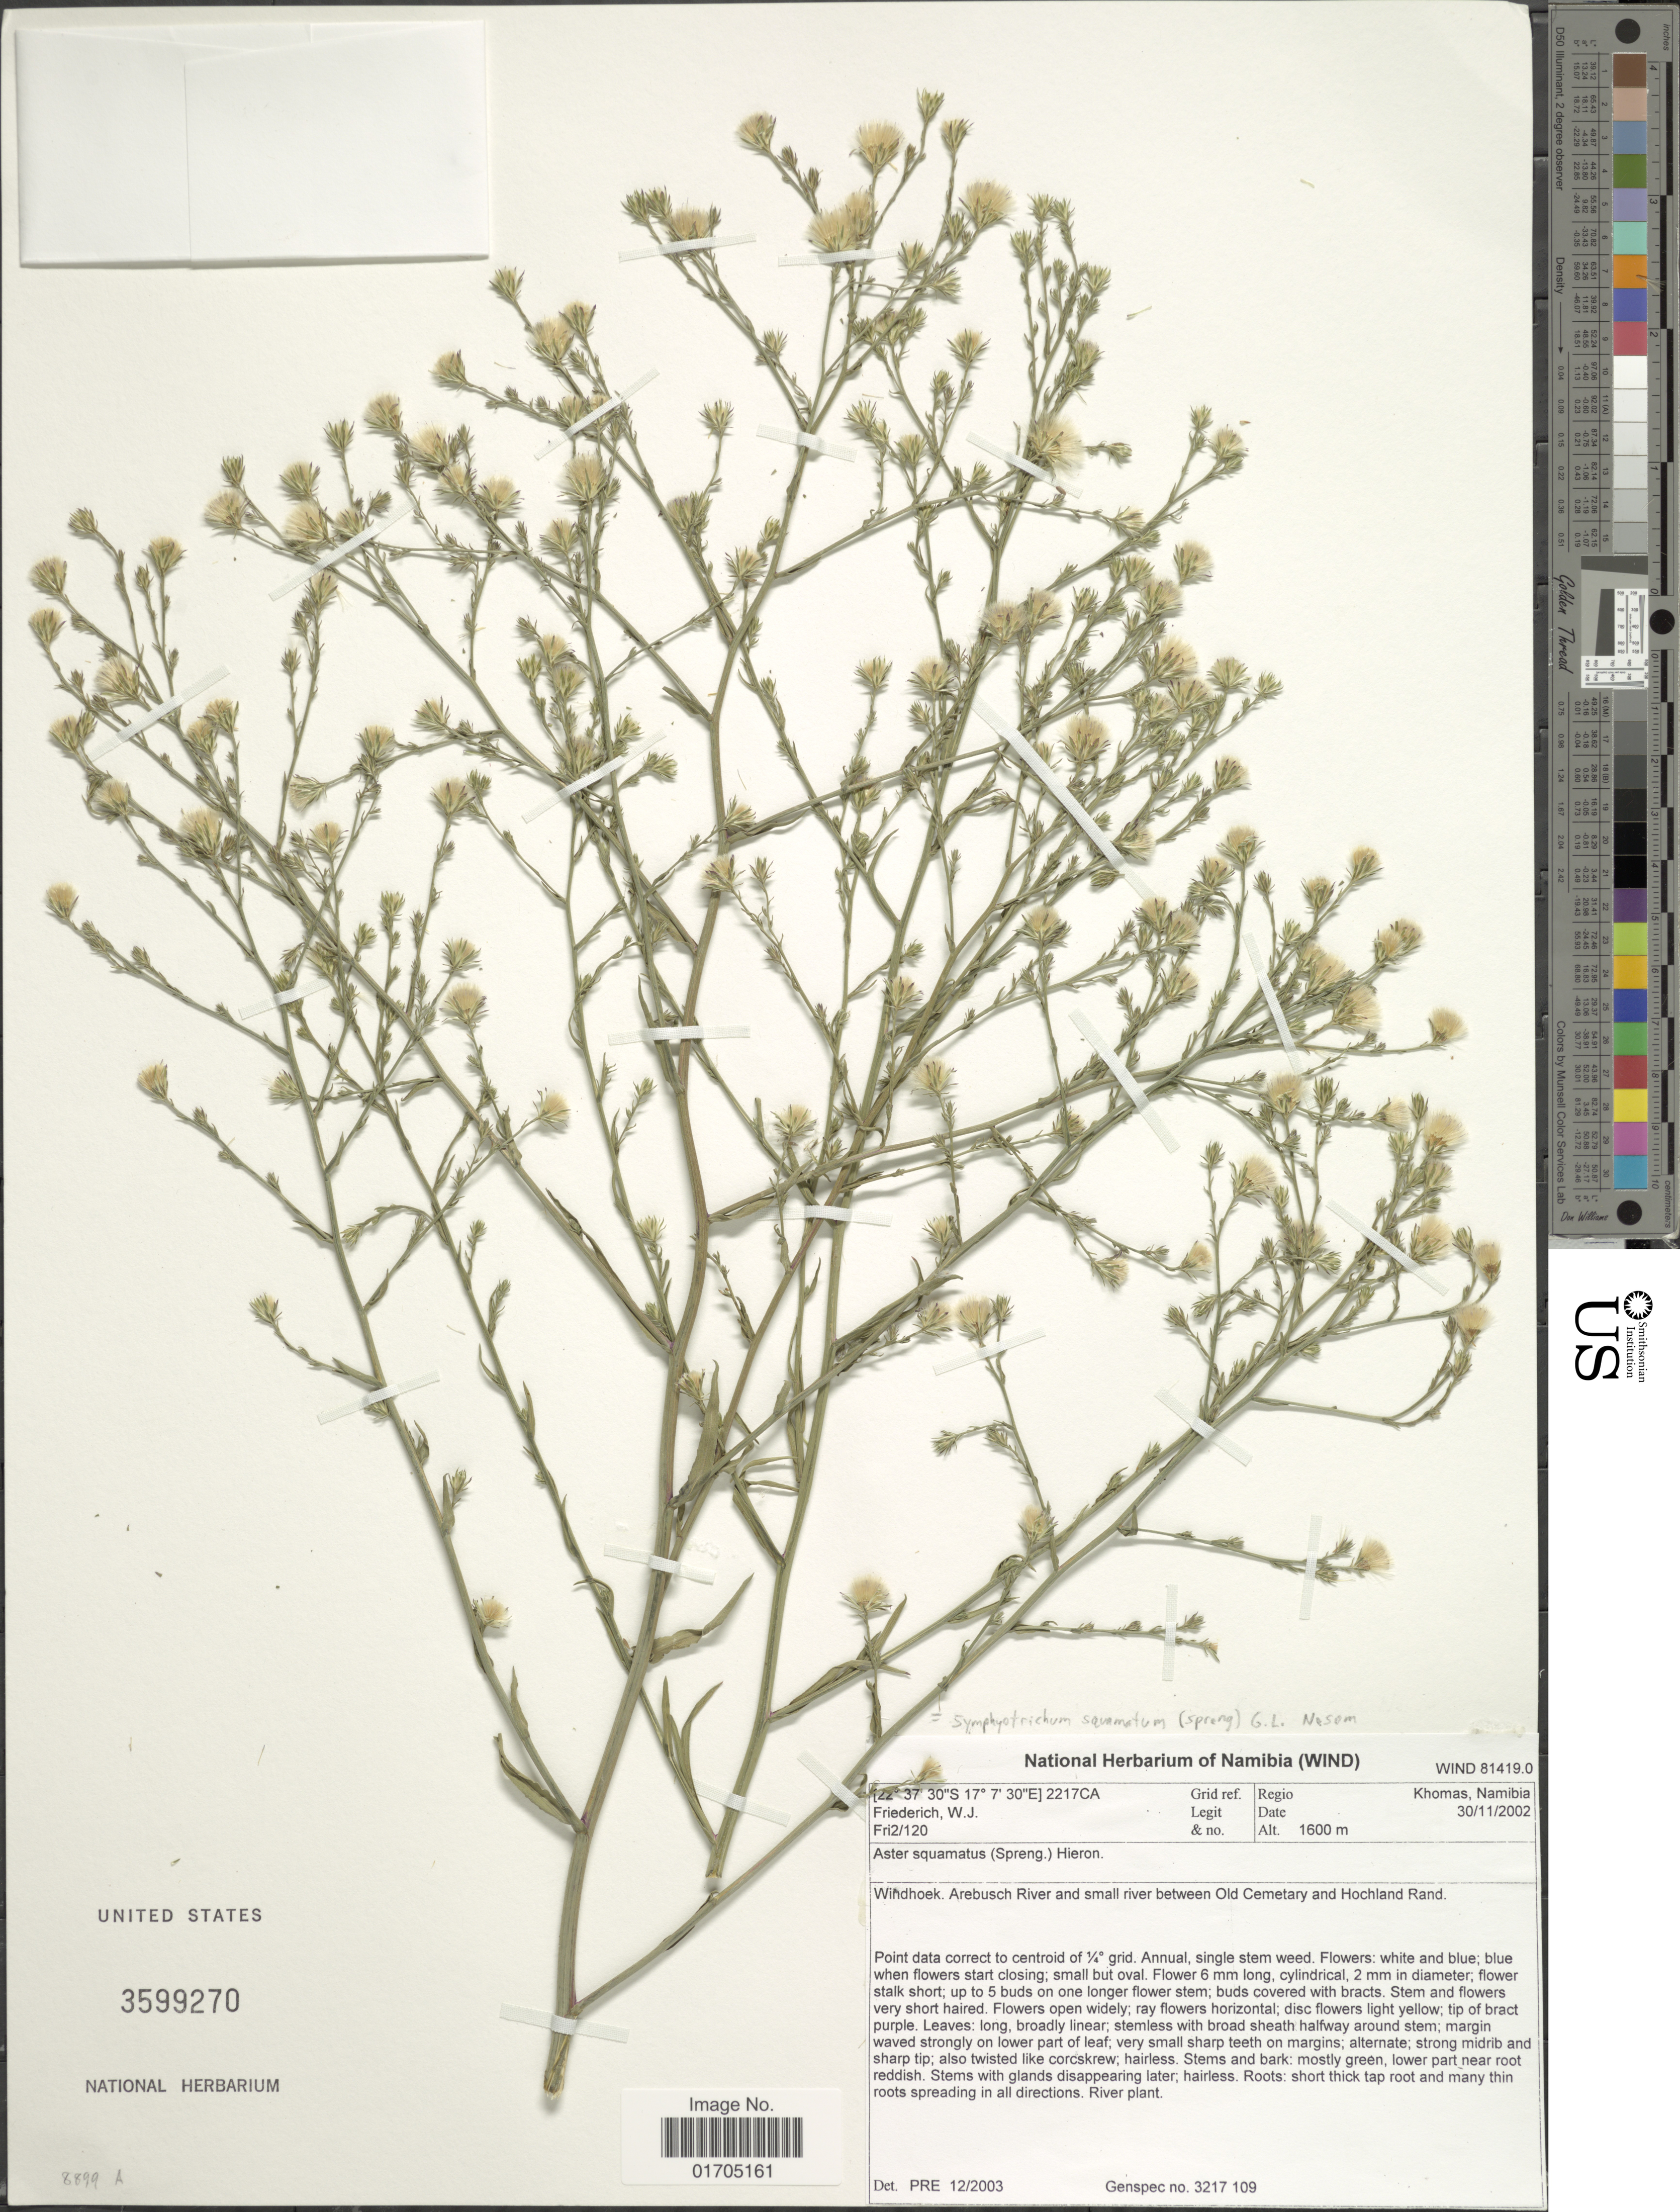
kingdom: Plantae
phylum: Tracheophyta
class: Magnoliopsida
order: Asterales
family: Asteraceae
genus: Symphyotrichum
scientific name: Symphyotrichum squamatum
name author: (Spreng.) G.L. Nesom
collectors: W. Friederich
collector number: Fri2/120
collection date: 2002-11-30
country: Namibia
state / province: Khomas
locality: Windhoek. Arebusch River and small river between Old Cemetary and Hochland Rand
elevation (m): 1600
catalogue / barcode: US 3599270